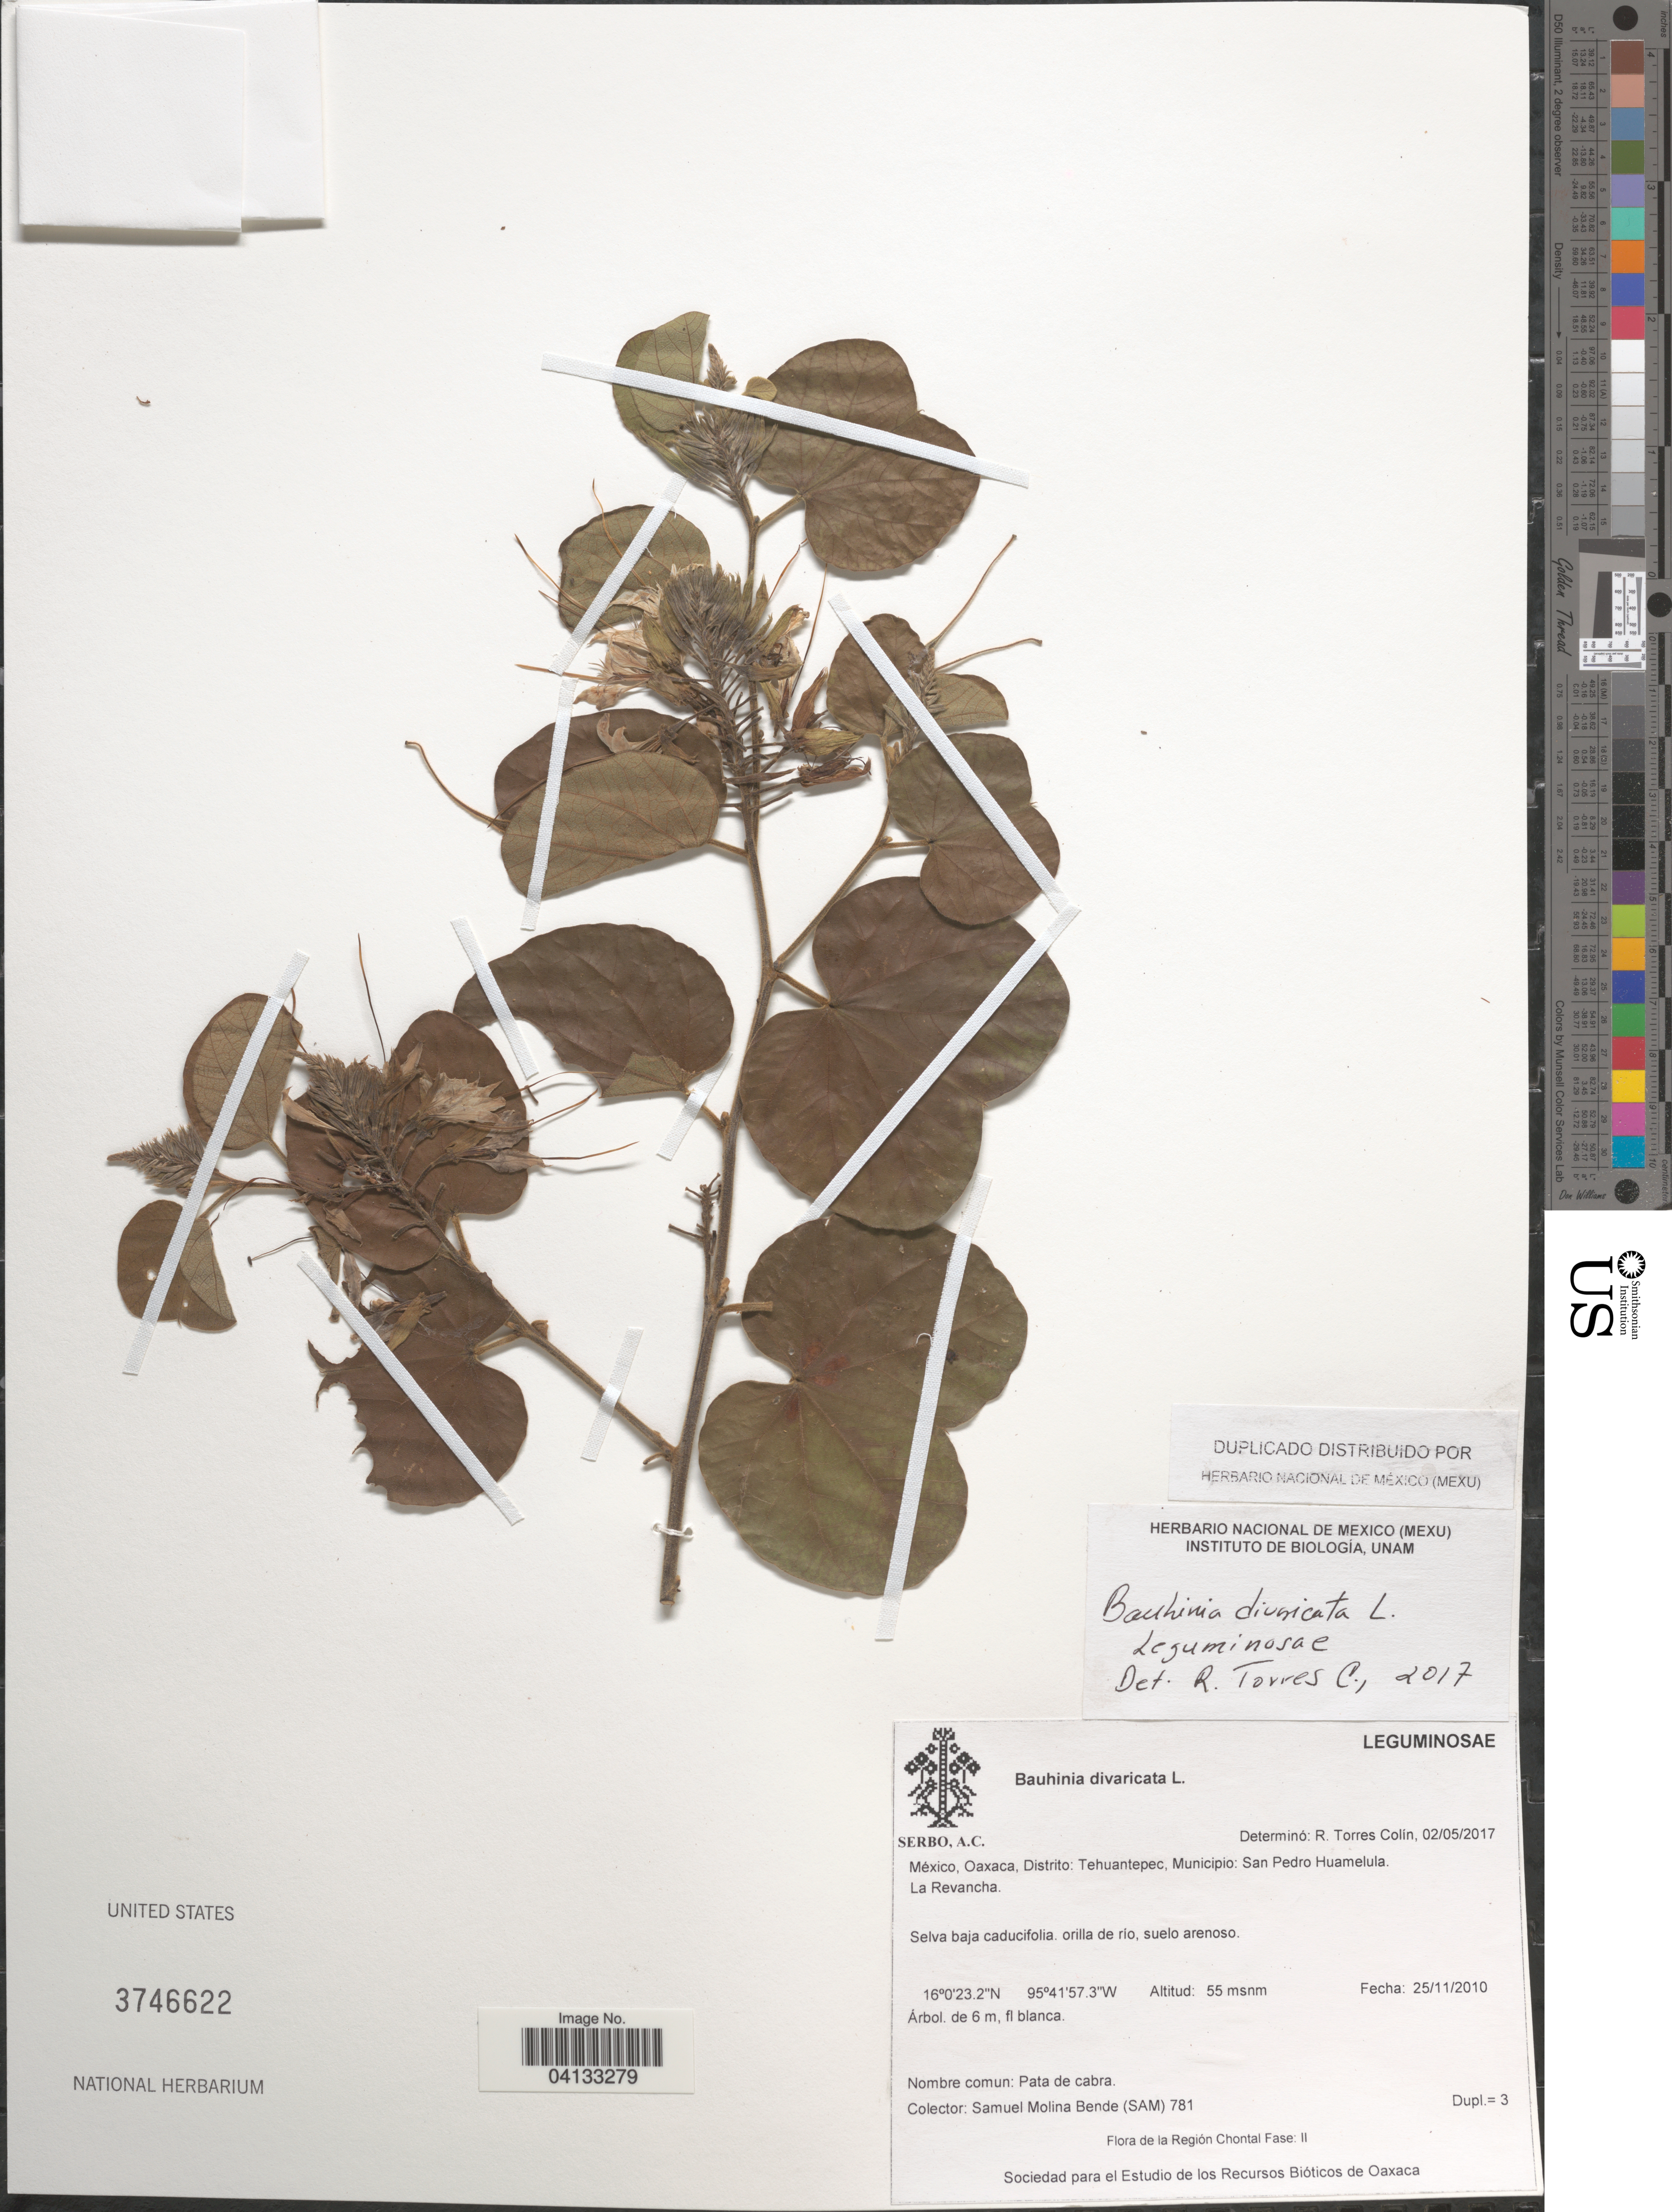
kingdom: Plantae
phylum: Tracheophyta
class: Magnoliopsida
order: Fabales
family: Fabaceae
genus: Bauhinia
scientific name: Bauhinia divaricata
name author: L.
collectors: S. Molina Bende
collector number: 781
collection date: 2010-11-25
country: Mexico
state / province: Oaxaca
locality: Distrito: Tehuantepec, Municipio: San Pedro Huamelula. La Revancha. La Región Chontal Fase: II.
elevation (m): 55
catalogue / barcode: US 3746622